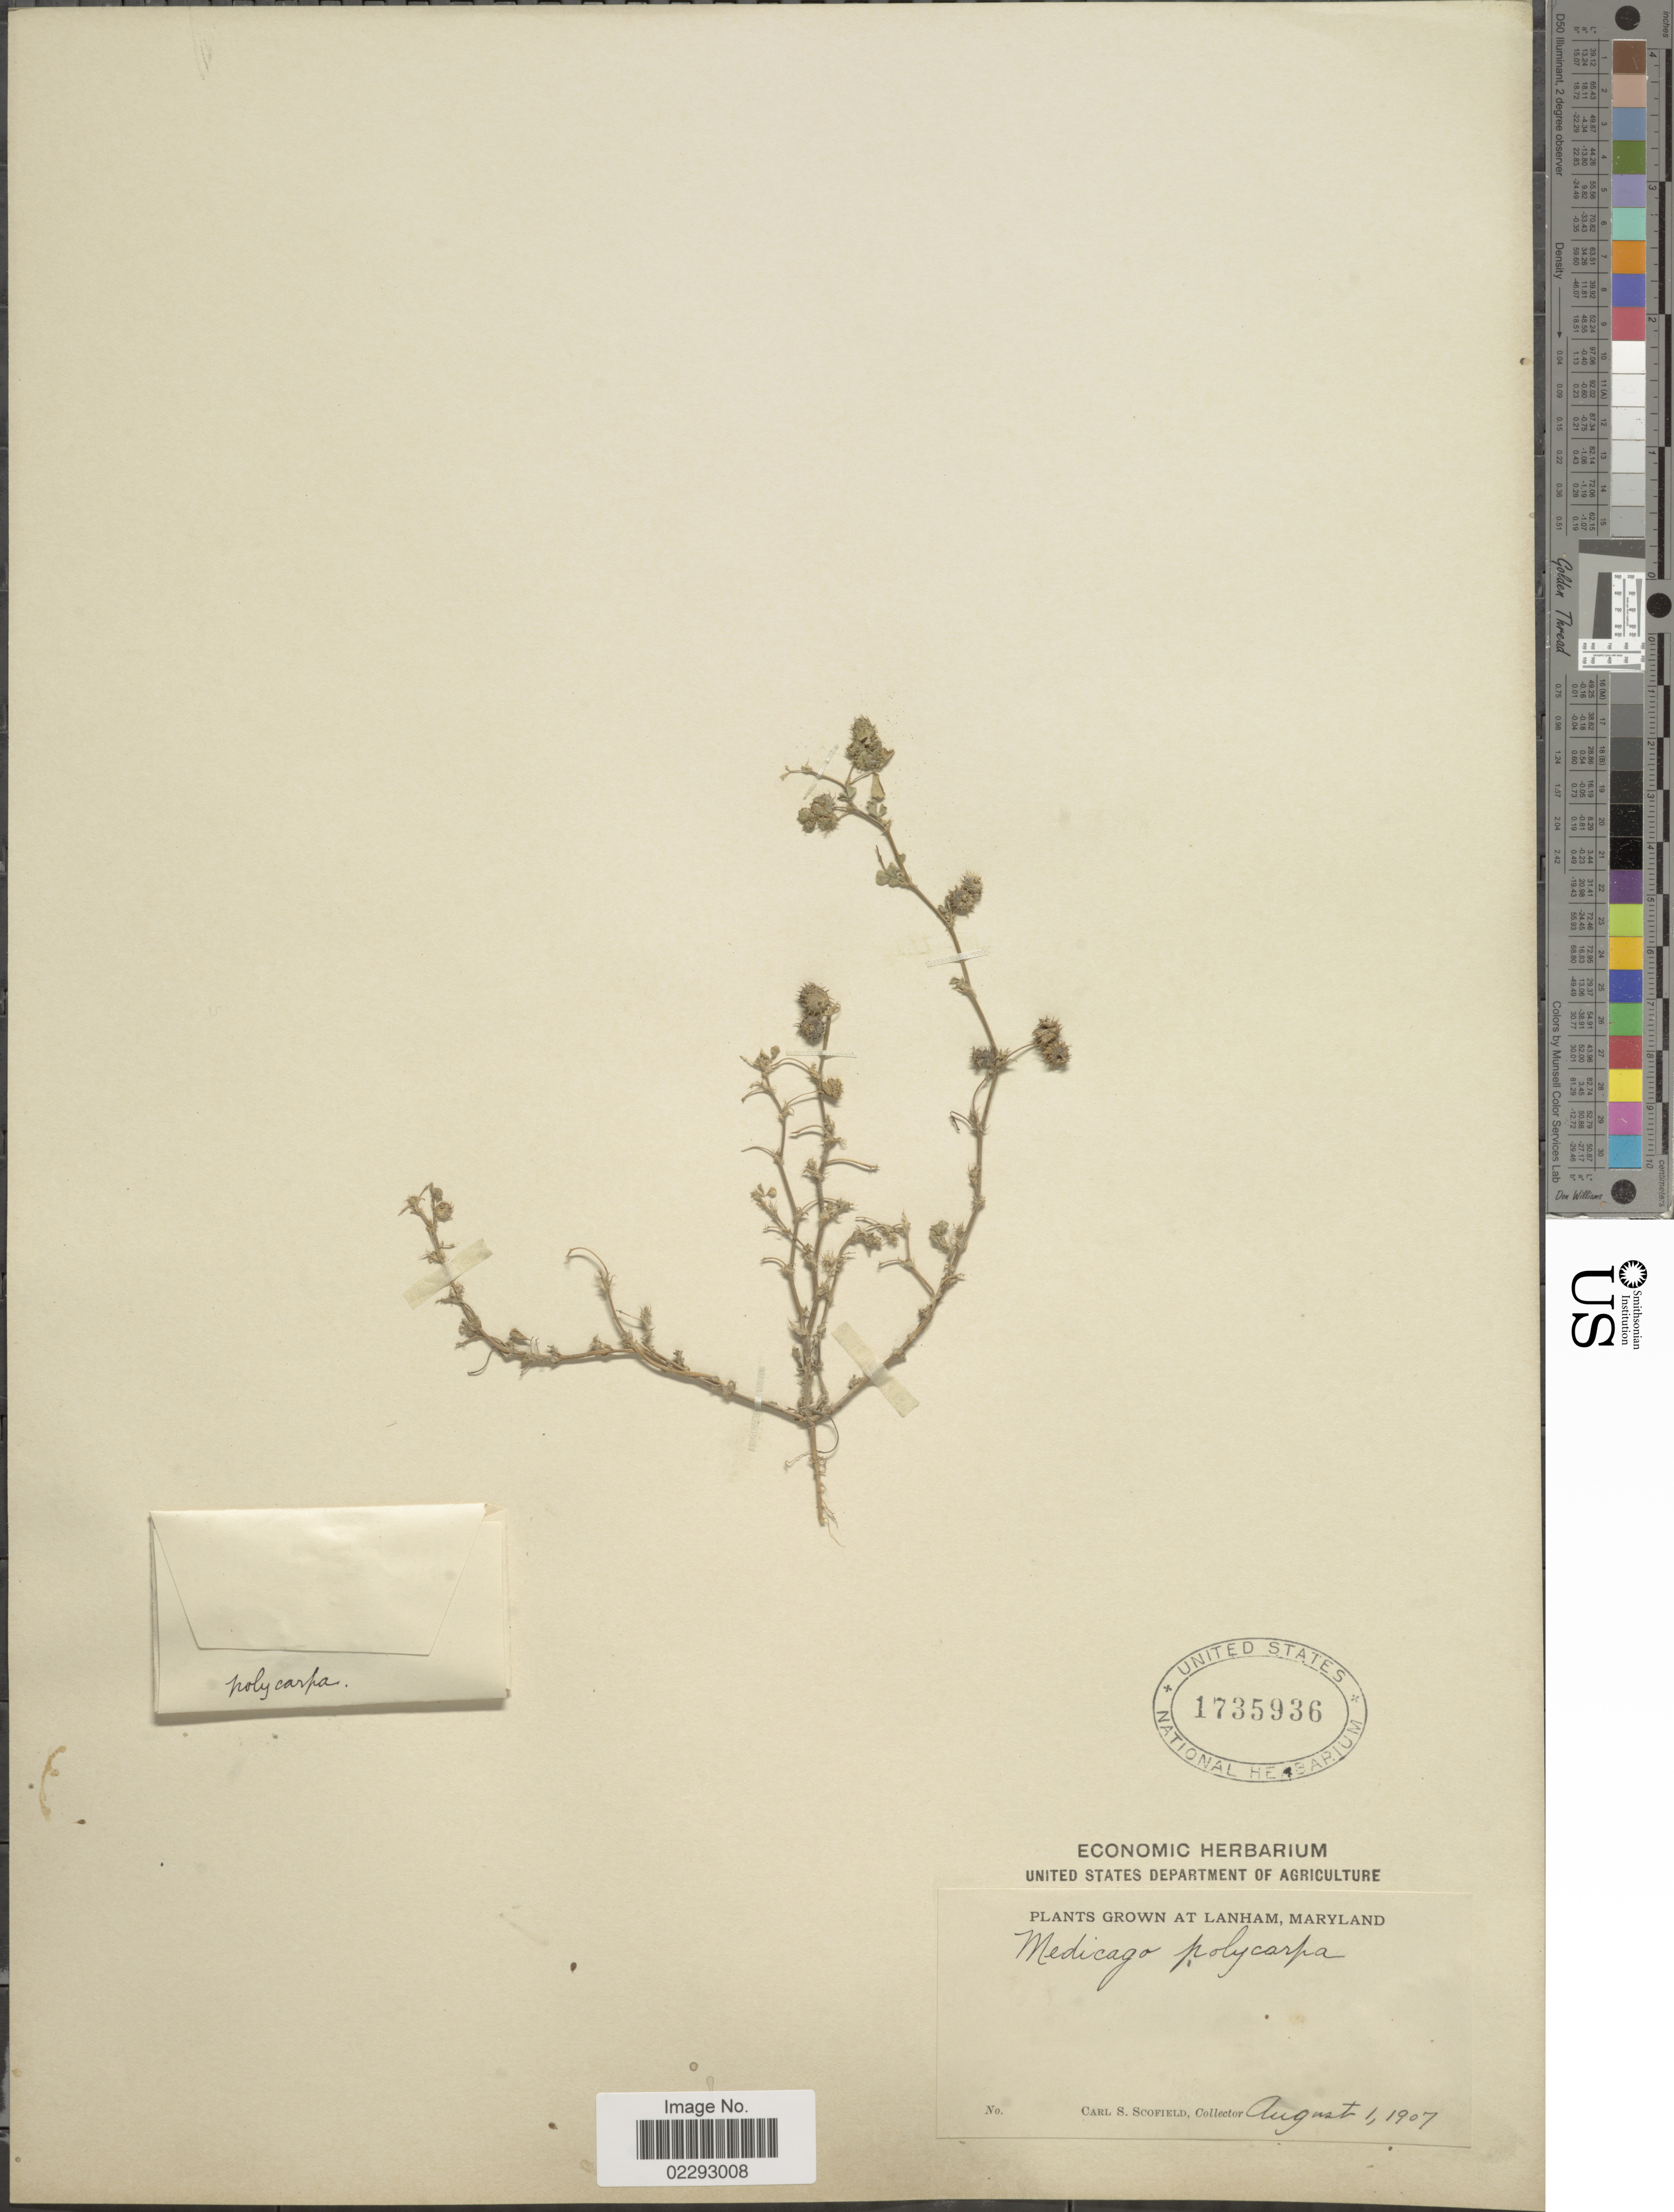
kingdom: Plantae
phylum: Tracheophyta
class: Magnoliopsida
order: Fabales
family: Fabaceae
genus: Medicago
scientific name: Medicago polycarpa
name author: Godr. & Gren.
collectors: C. Scofield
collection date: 1907-08-01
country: United States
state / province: Maryland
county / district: Prince George's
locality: Lanham, Maryland.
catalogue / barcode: US 1735936